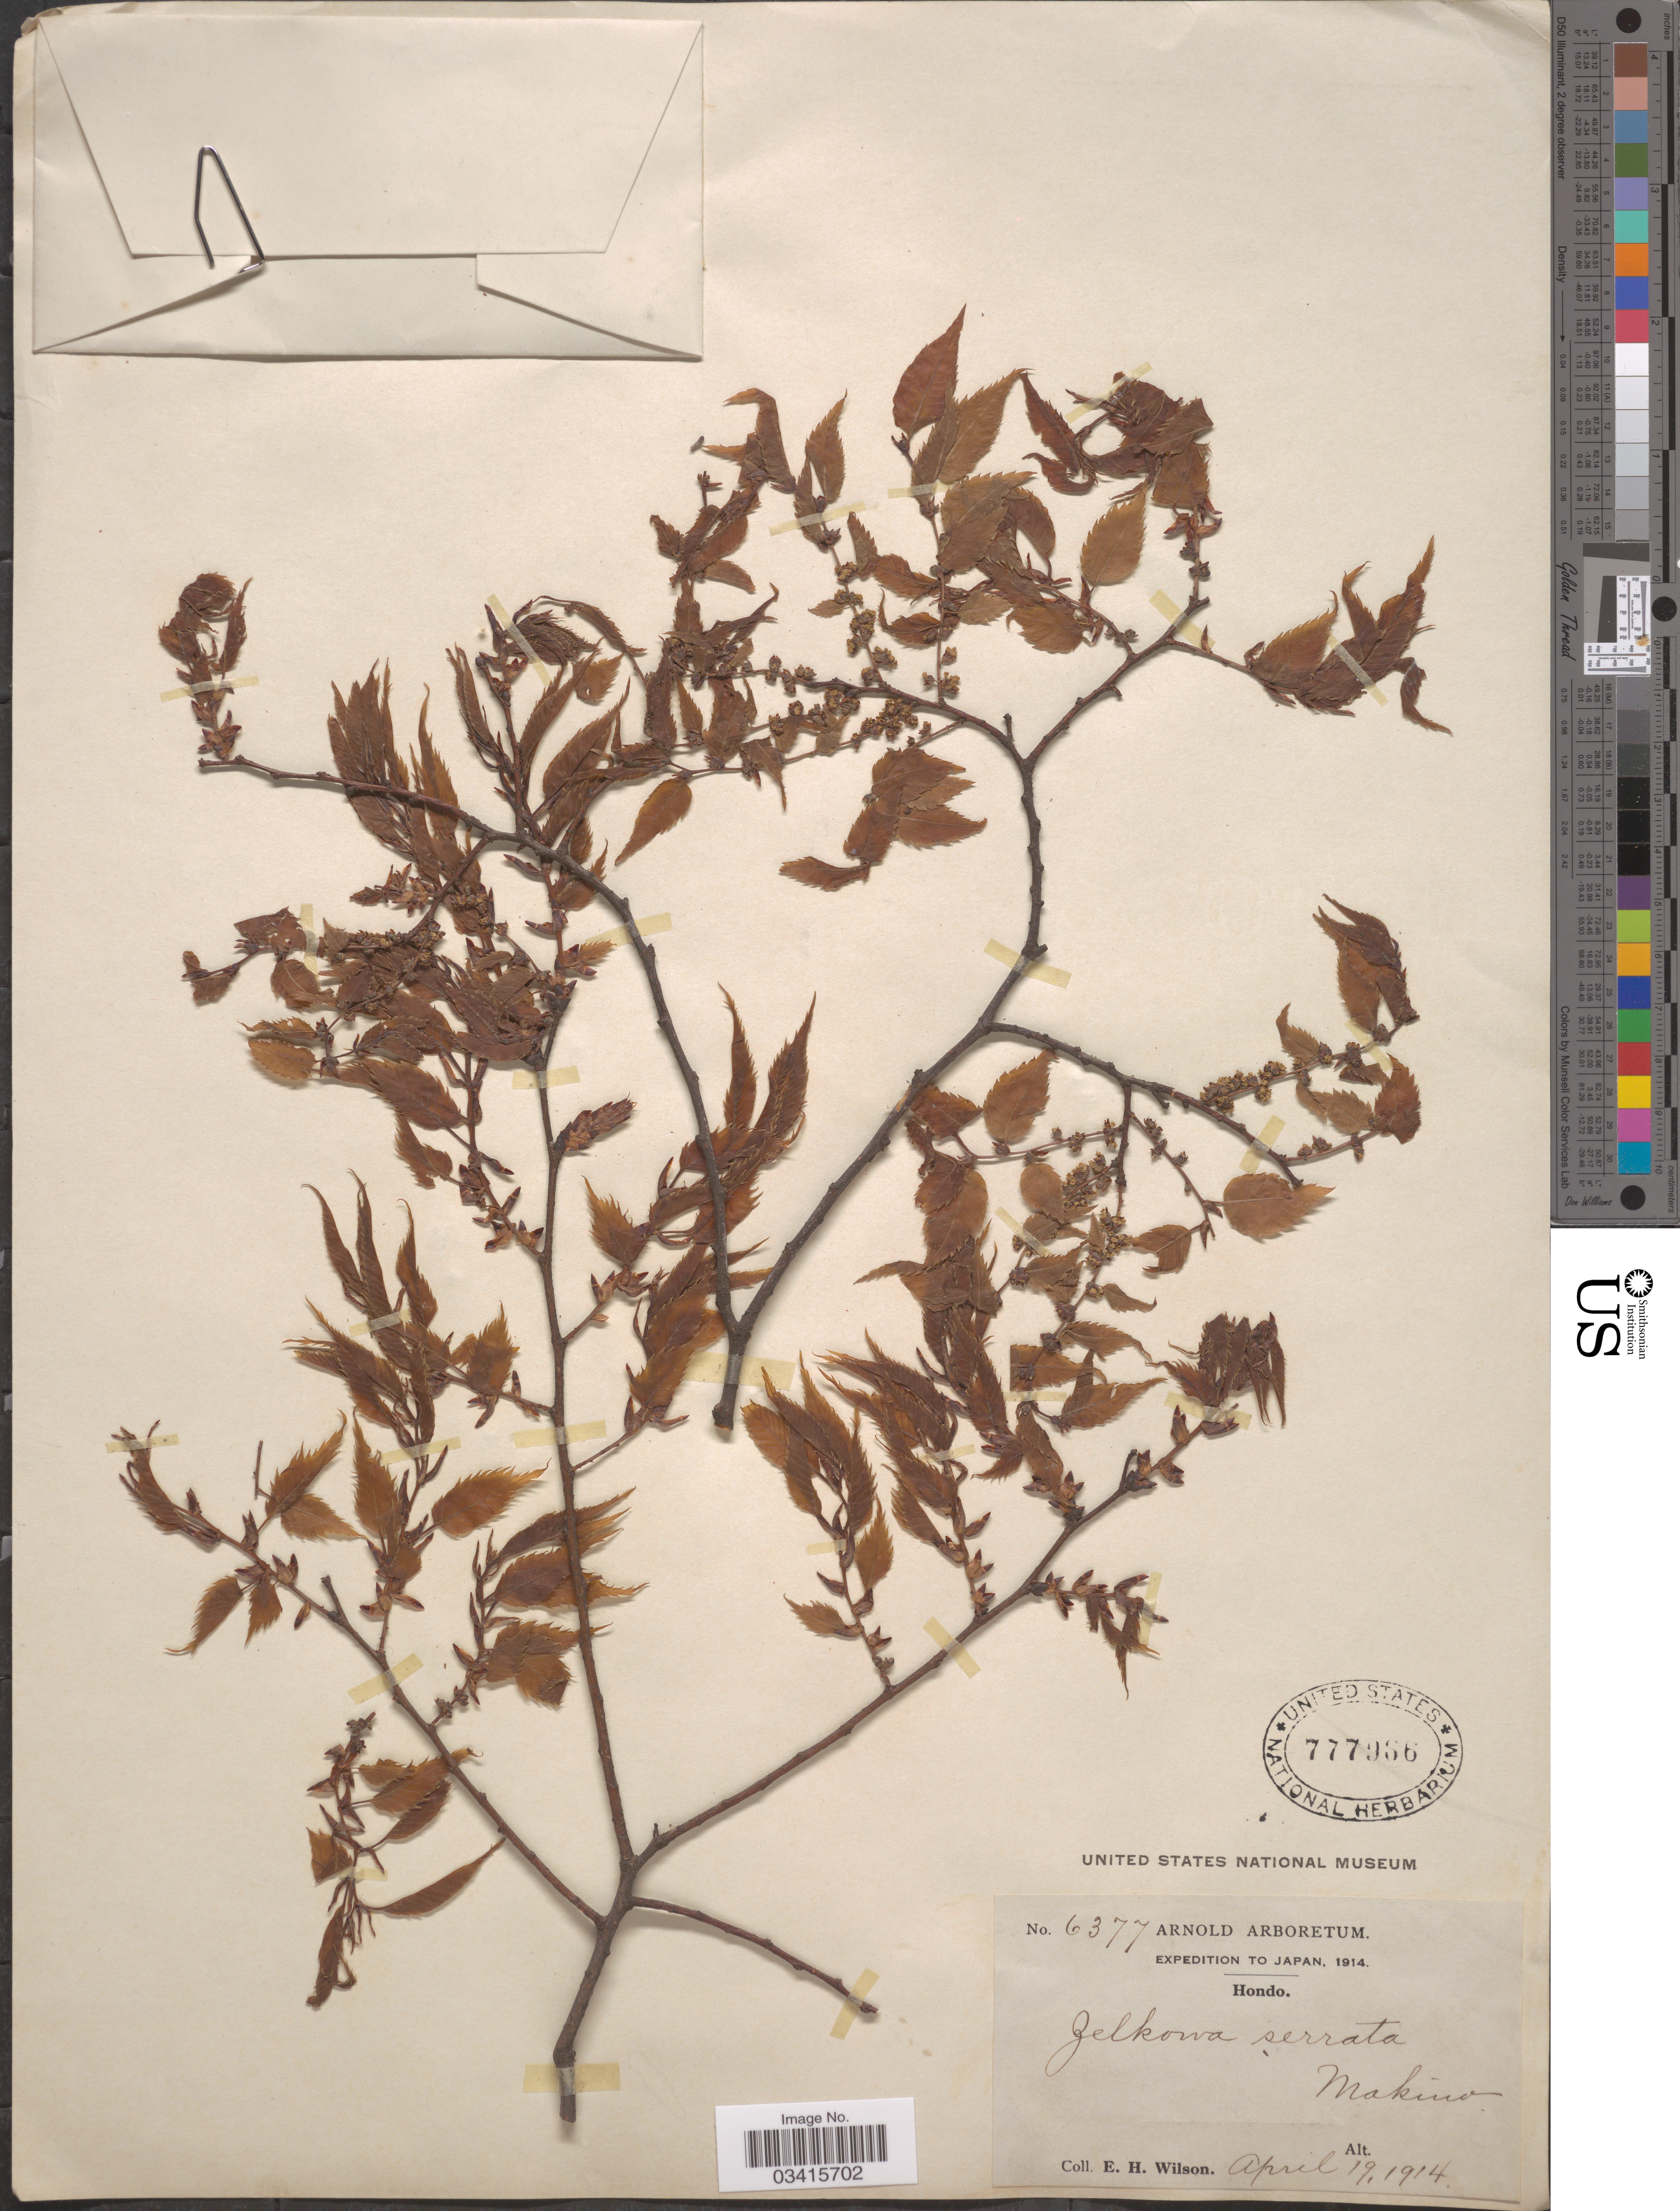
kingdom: Plantae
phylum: Tracheophyta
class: Magnoliopsida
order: Rosales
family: Ulmaceae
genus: Zelkova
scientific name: Zelkova serrata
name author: (Thunb.) Makino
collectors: E. Wilson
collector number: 6377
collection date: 1914-04-19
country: Japan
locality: Hondo.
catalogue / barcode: US 777986